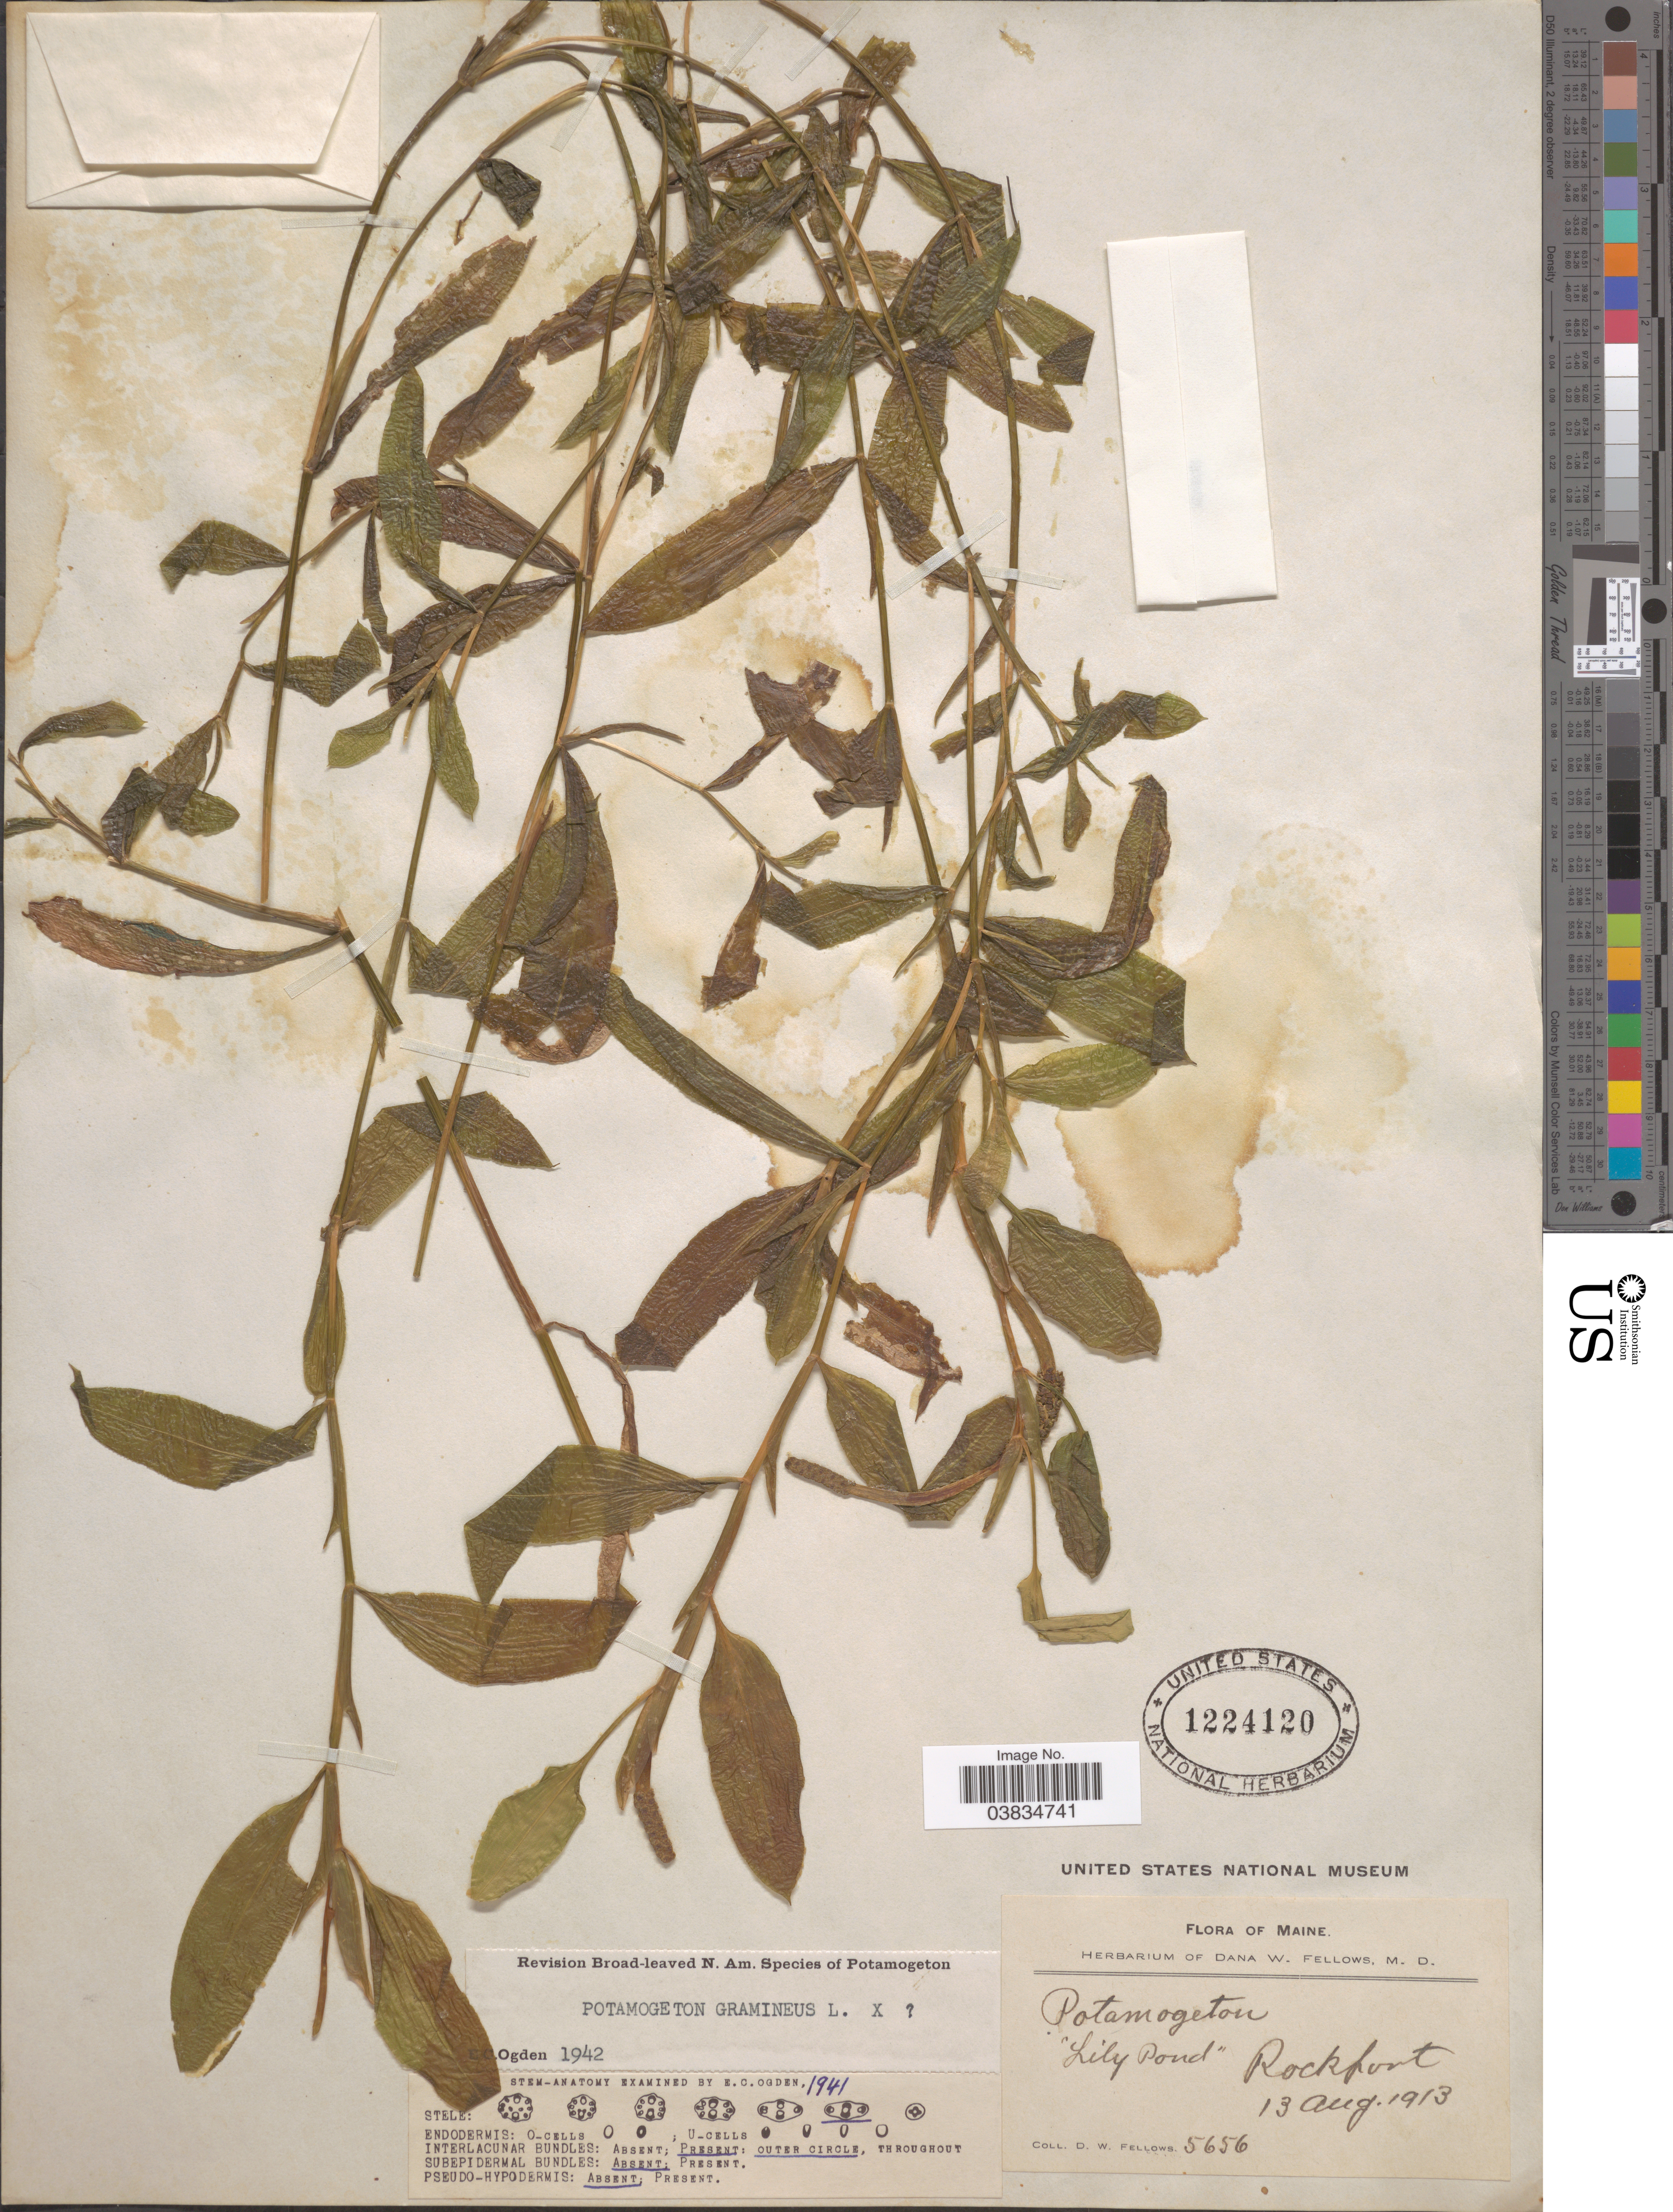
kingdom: Plantae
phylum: Tracheophyta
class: Liliopsida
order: Alismatales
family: Potamogetonaceae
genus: Potamogeton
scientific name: Potamogeton gramineus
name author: L.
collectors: D. W. Fellows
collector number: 5656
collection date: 1913-08-13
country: United States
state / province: Maine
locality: Rockfort.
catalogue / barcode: US 1224120